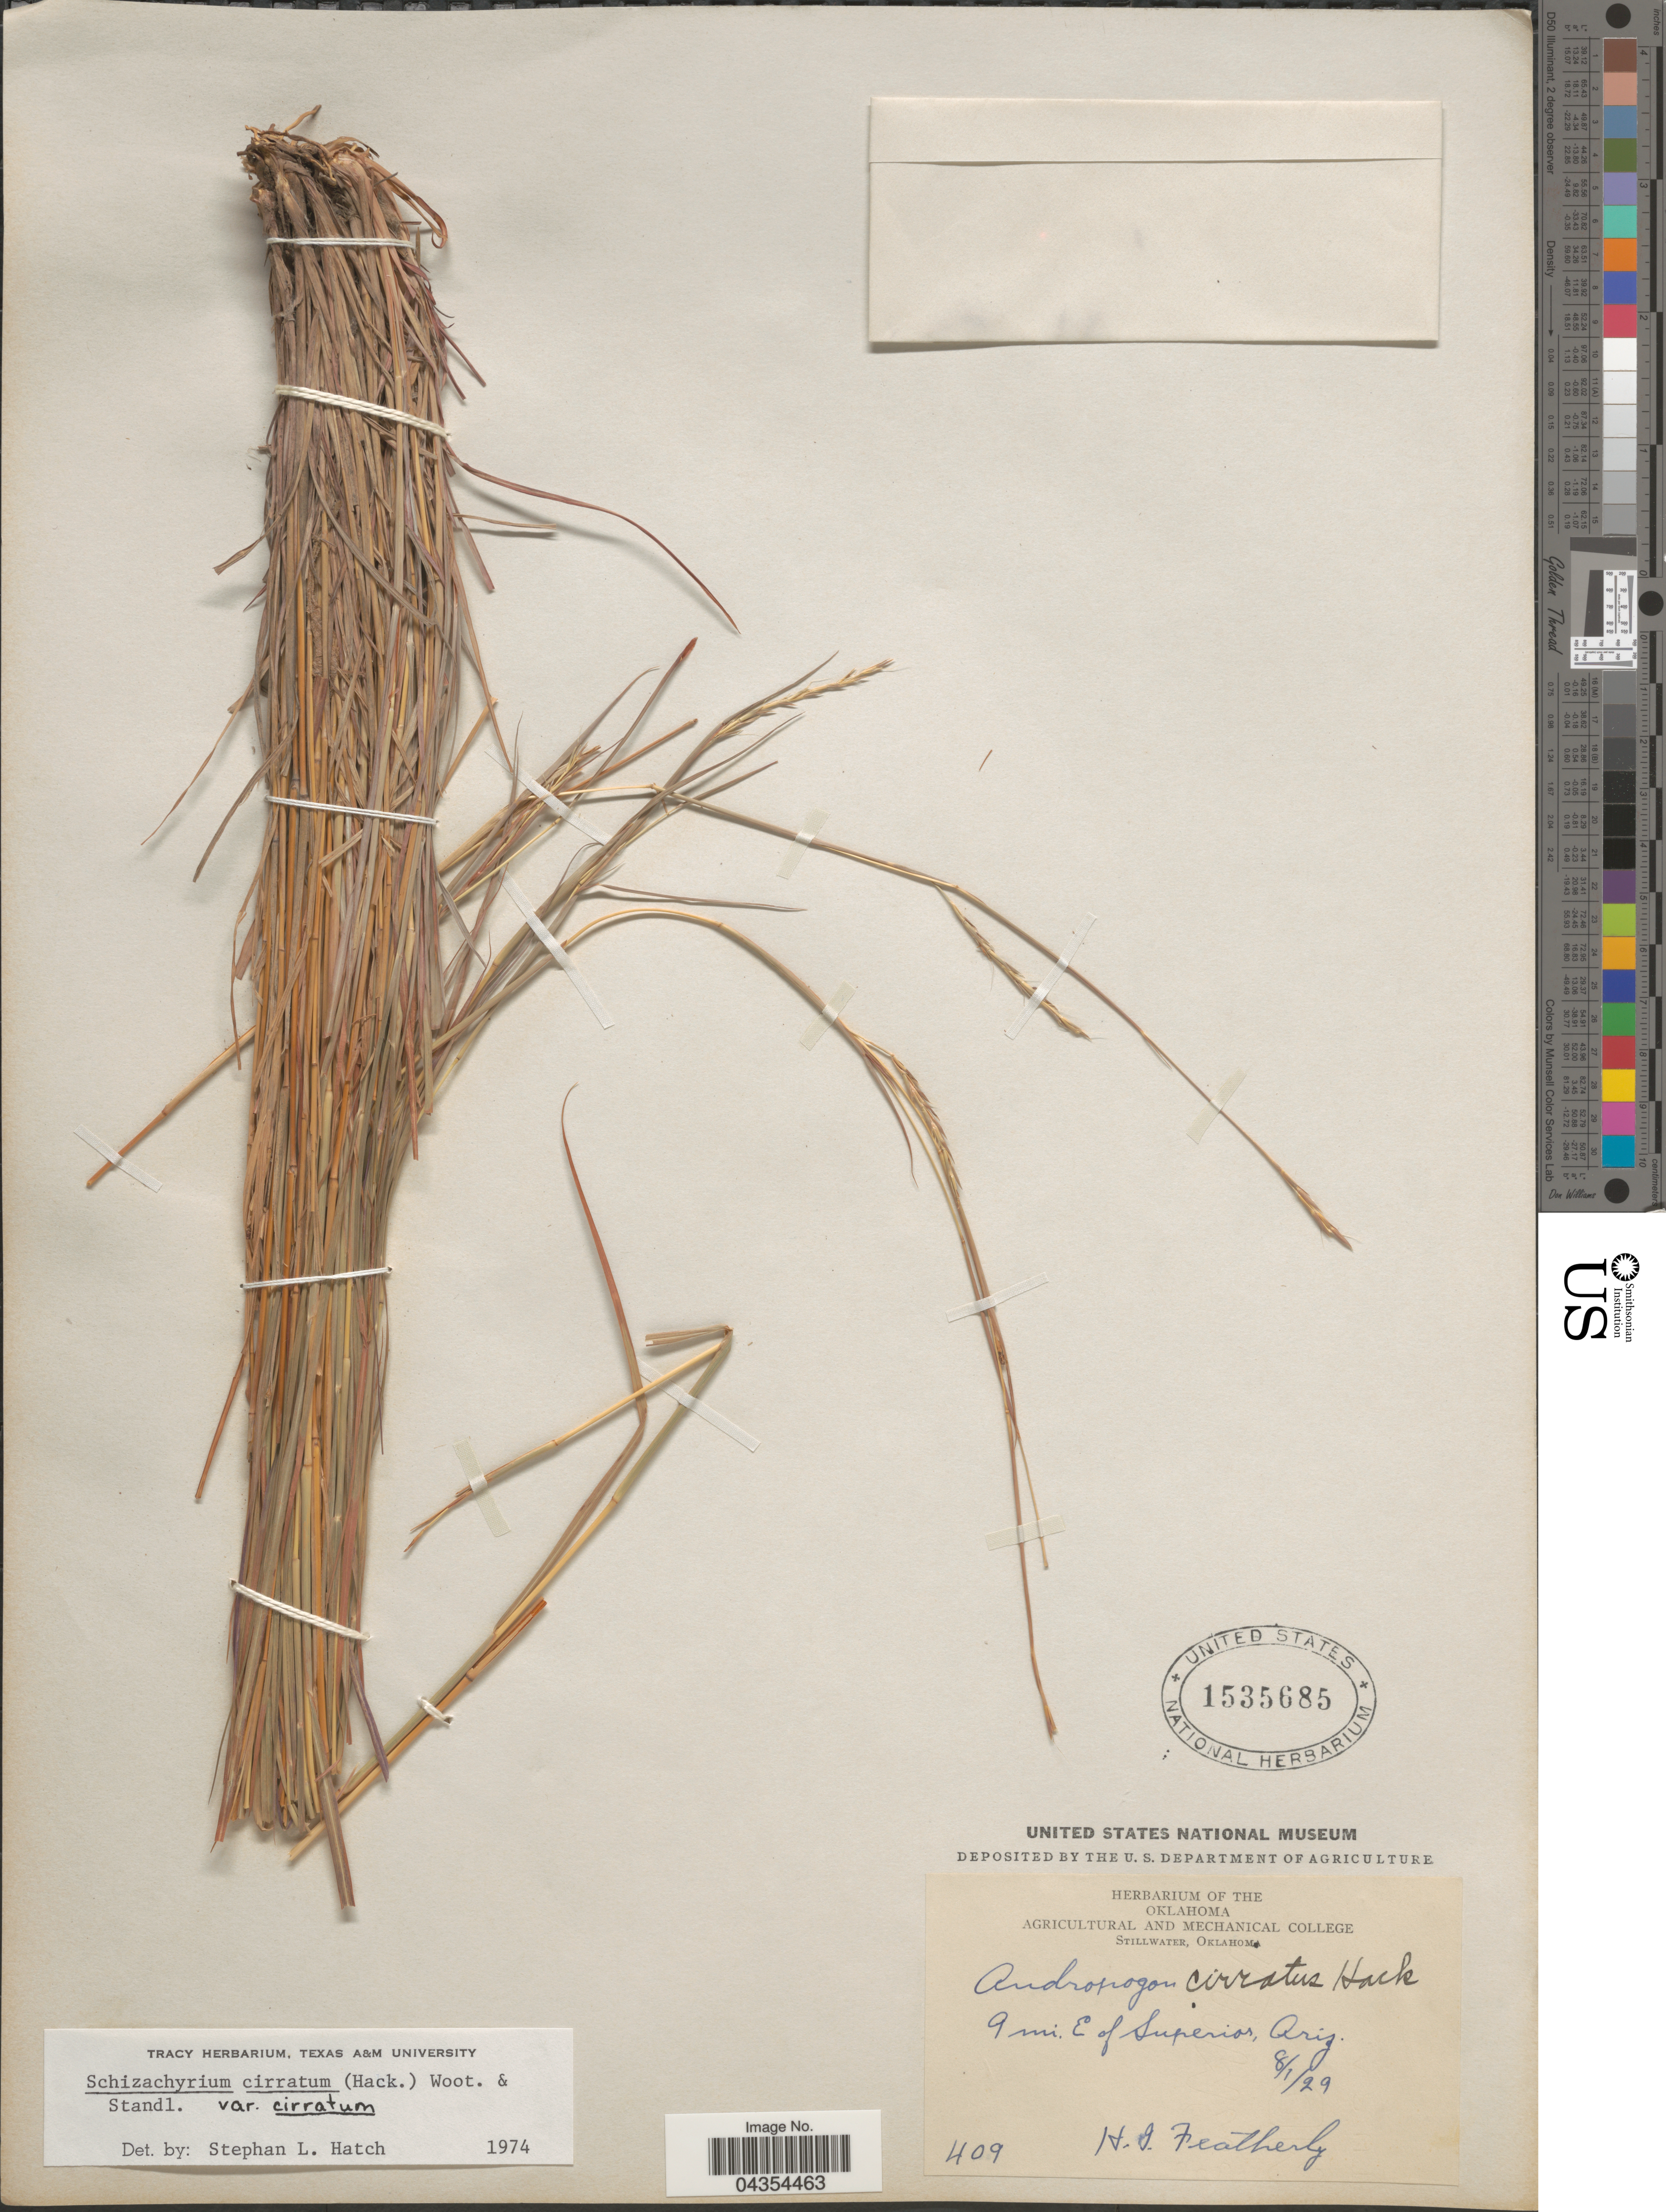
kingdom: Plantae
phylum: Tracheophyta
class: Liliopsida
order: Poales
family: Poaceae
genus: Schizachyrium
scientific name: Schizachyrium cirratum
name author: (Hack.) Wooton & Standl.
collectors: H. Featherly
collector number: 409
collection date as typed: Transcribed d/m/y: 1/8/29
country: United States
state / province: Arizona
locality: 9 mi. E. of Superior.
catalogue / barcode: US 1535685